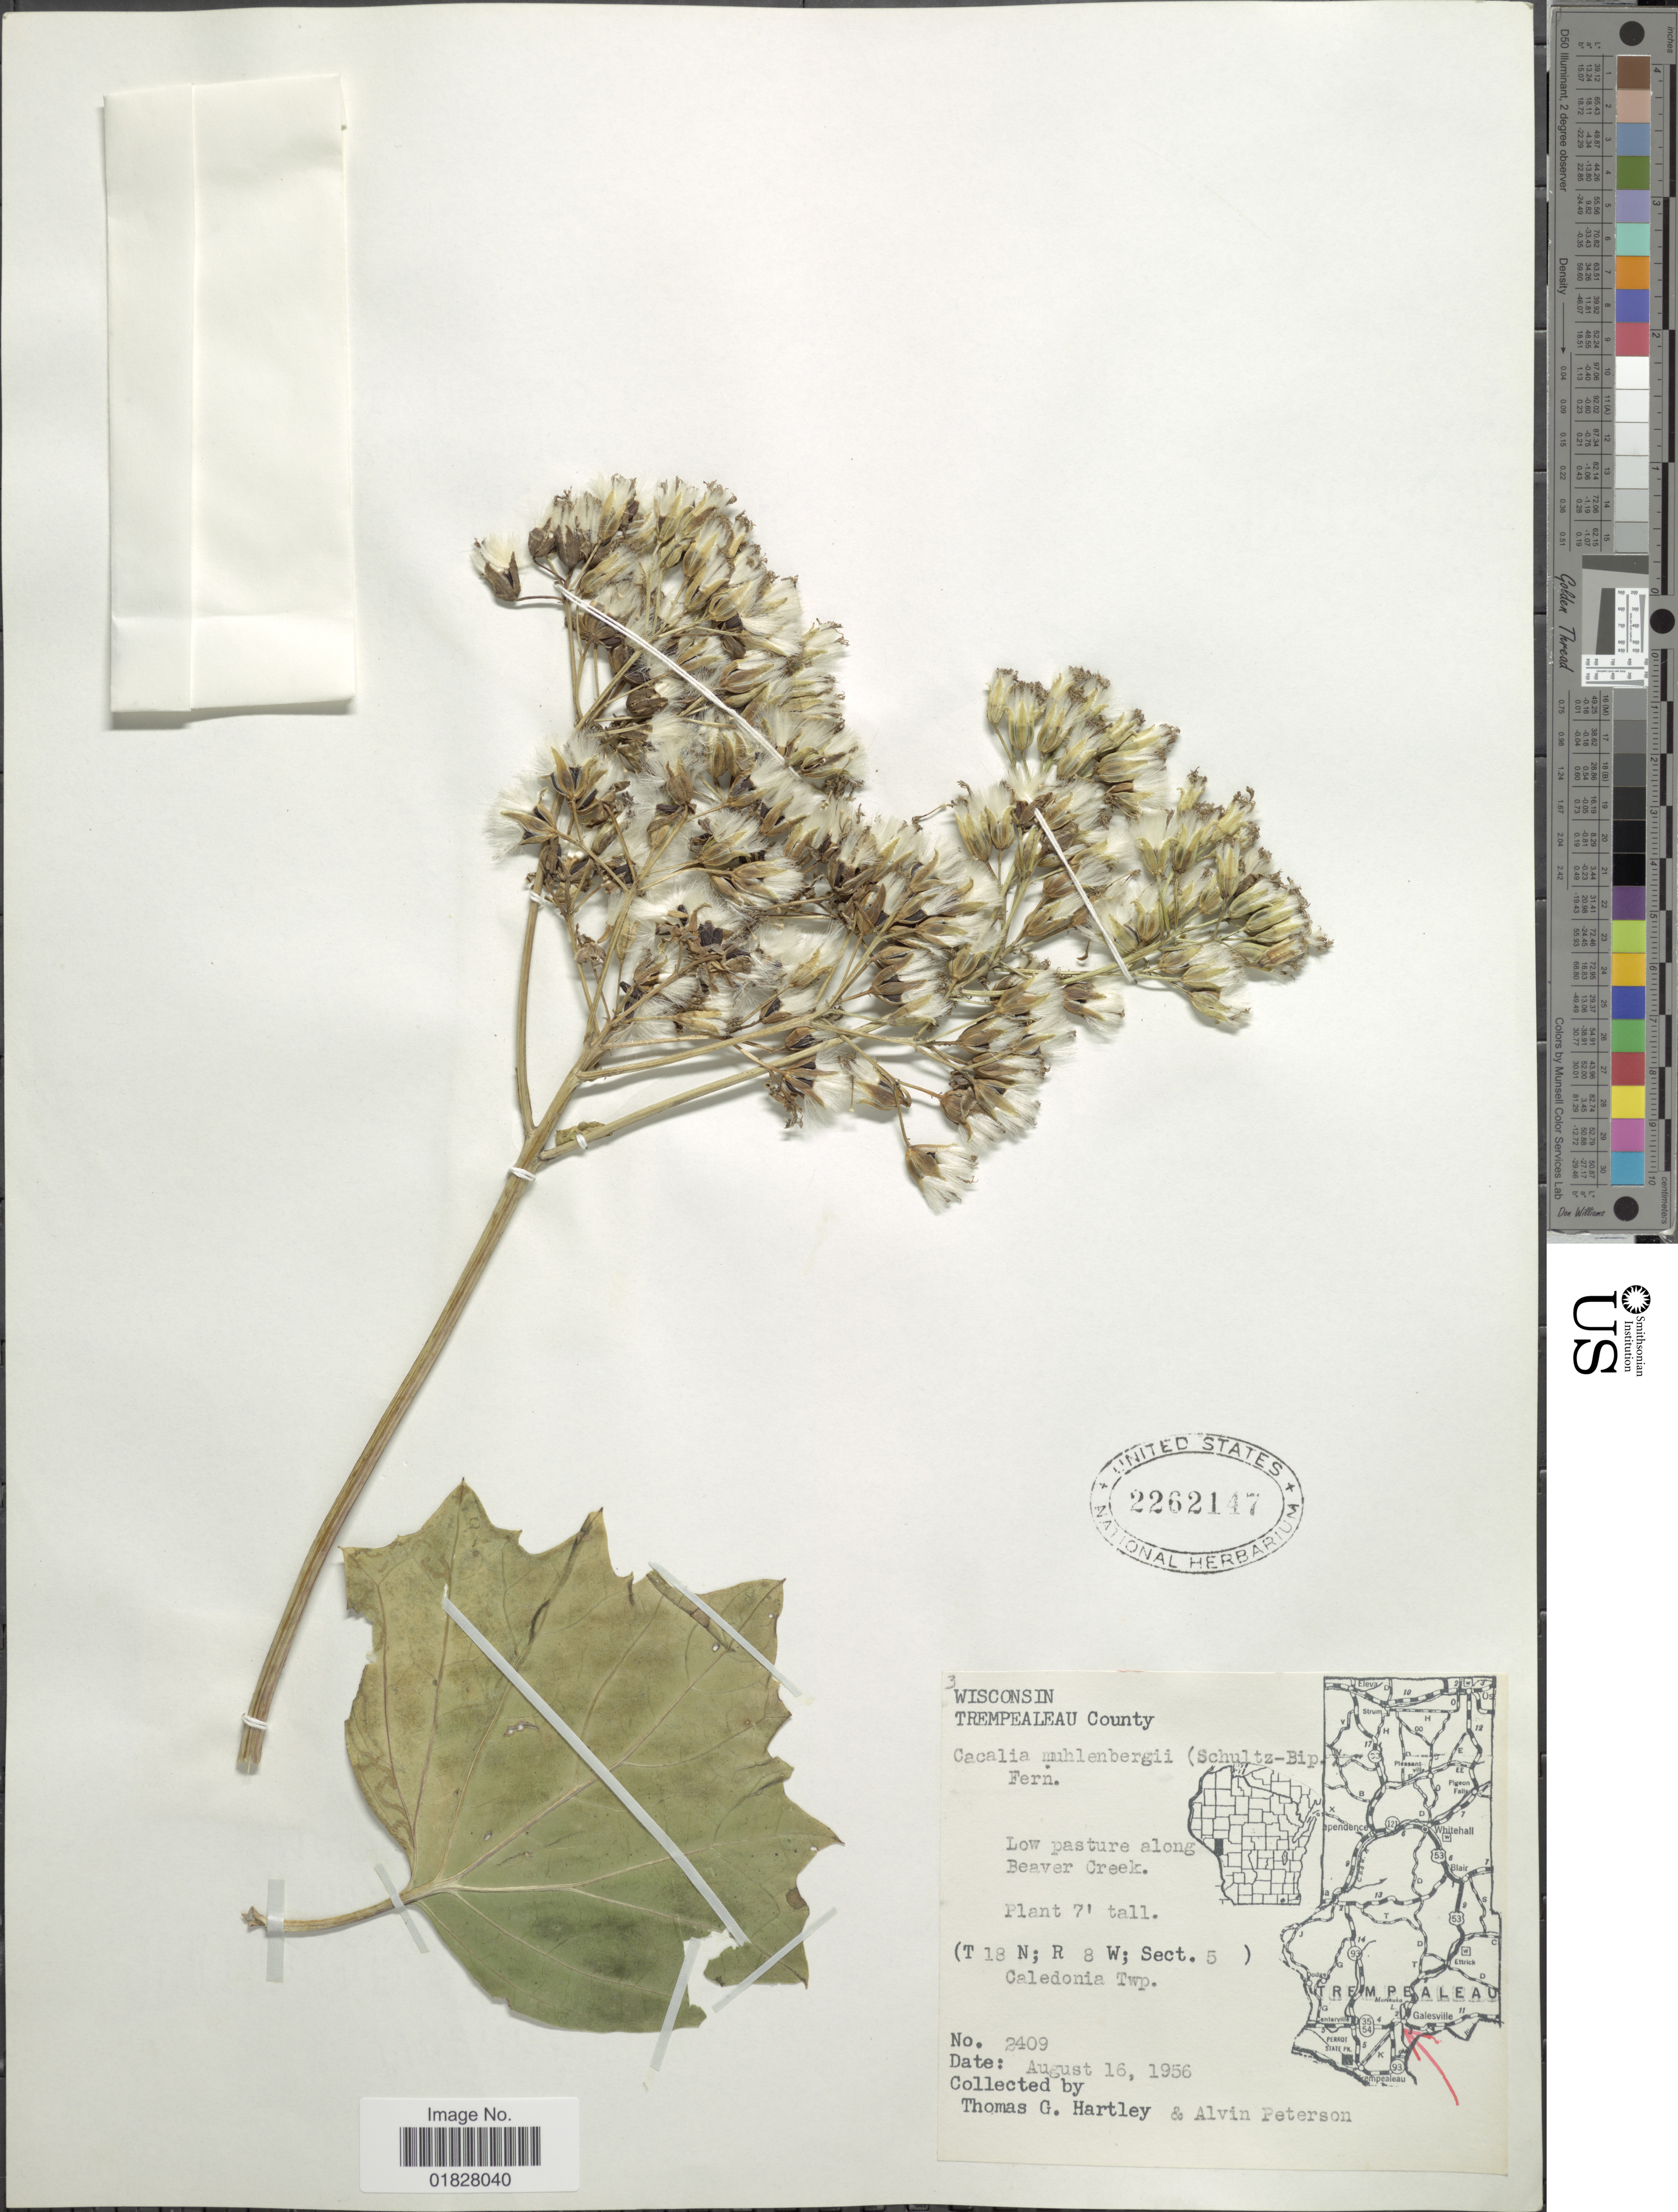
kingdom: Plantae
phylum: Tracheophyta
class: Magnoliopsida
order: Asterales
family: Asteraceae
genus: Arnoglossum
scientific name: Arnoglossum reniforme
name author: (Hook.) H. Rob.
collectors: T. G. Hartley & A. M. Peterson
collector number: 2409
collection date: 1956-08-16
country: United States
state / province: Wisconsin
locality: Trempealeau County. Low pasture along Beaver Creek. (T 18 N; R 8 W; Sect. 5) Caledonia Twp.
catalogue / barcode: US 2262147